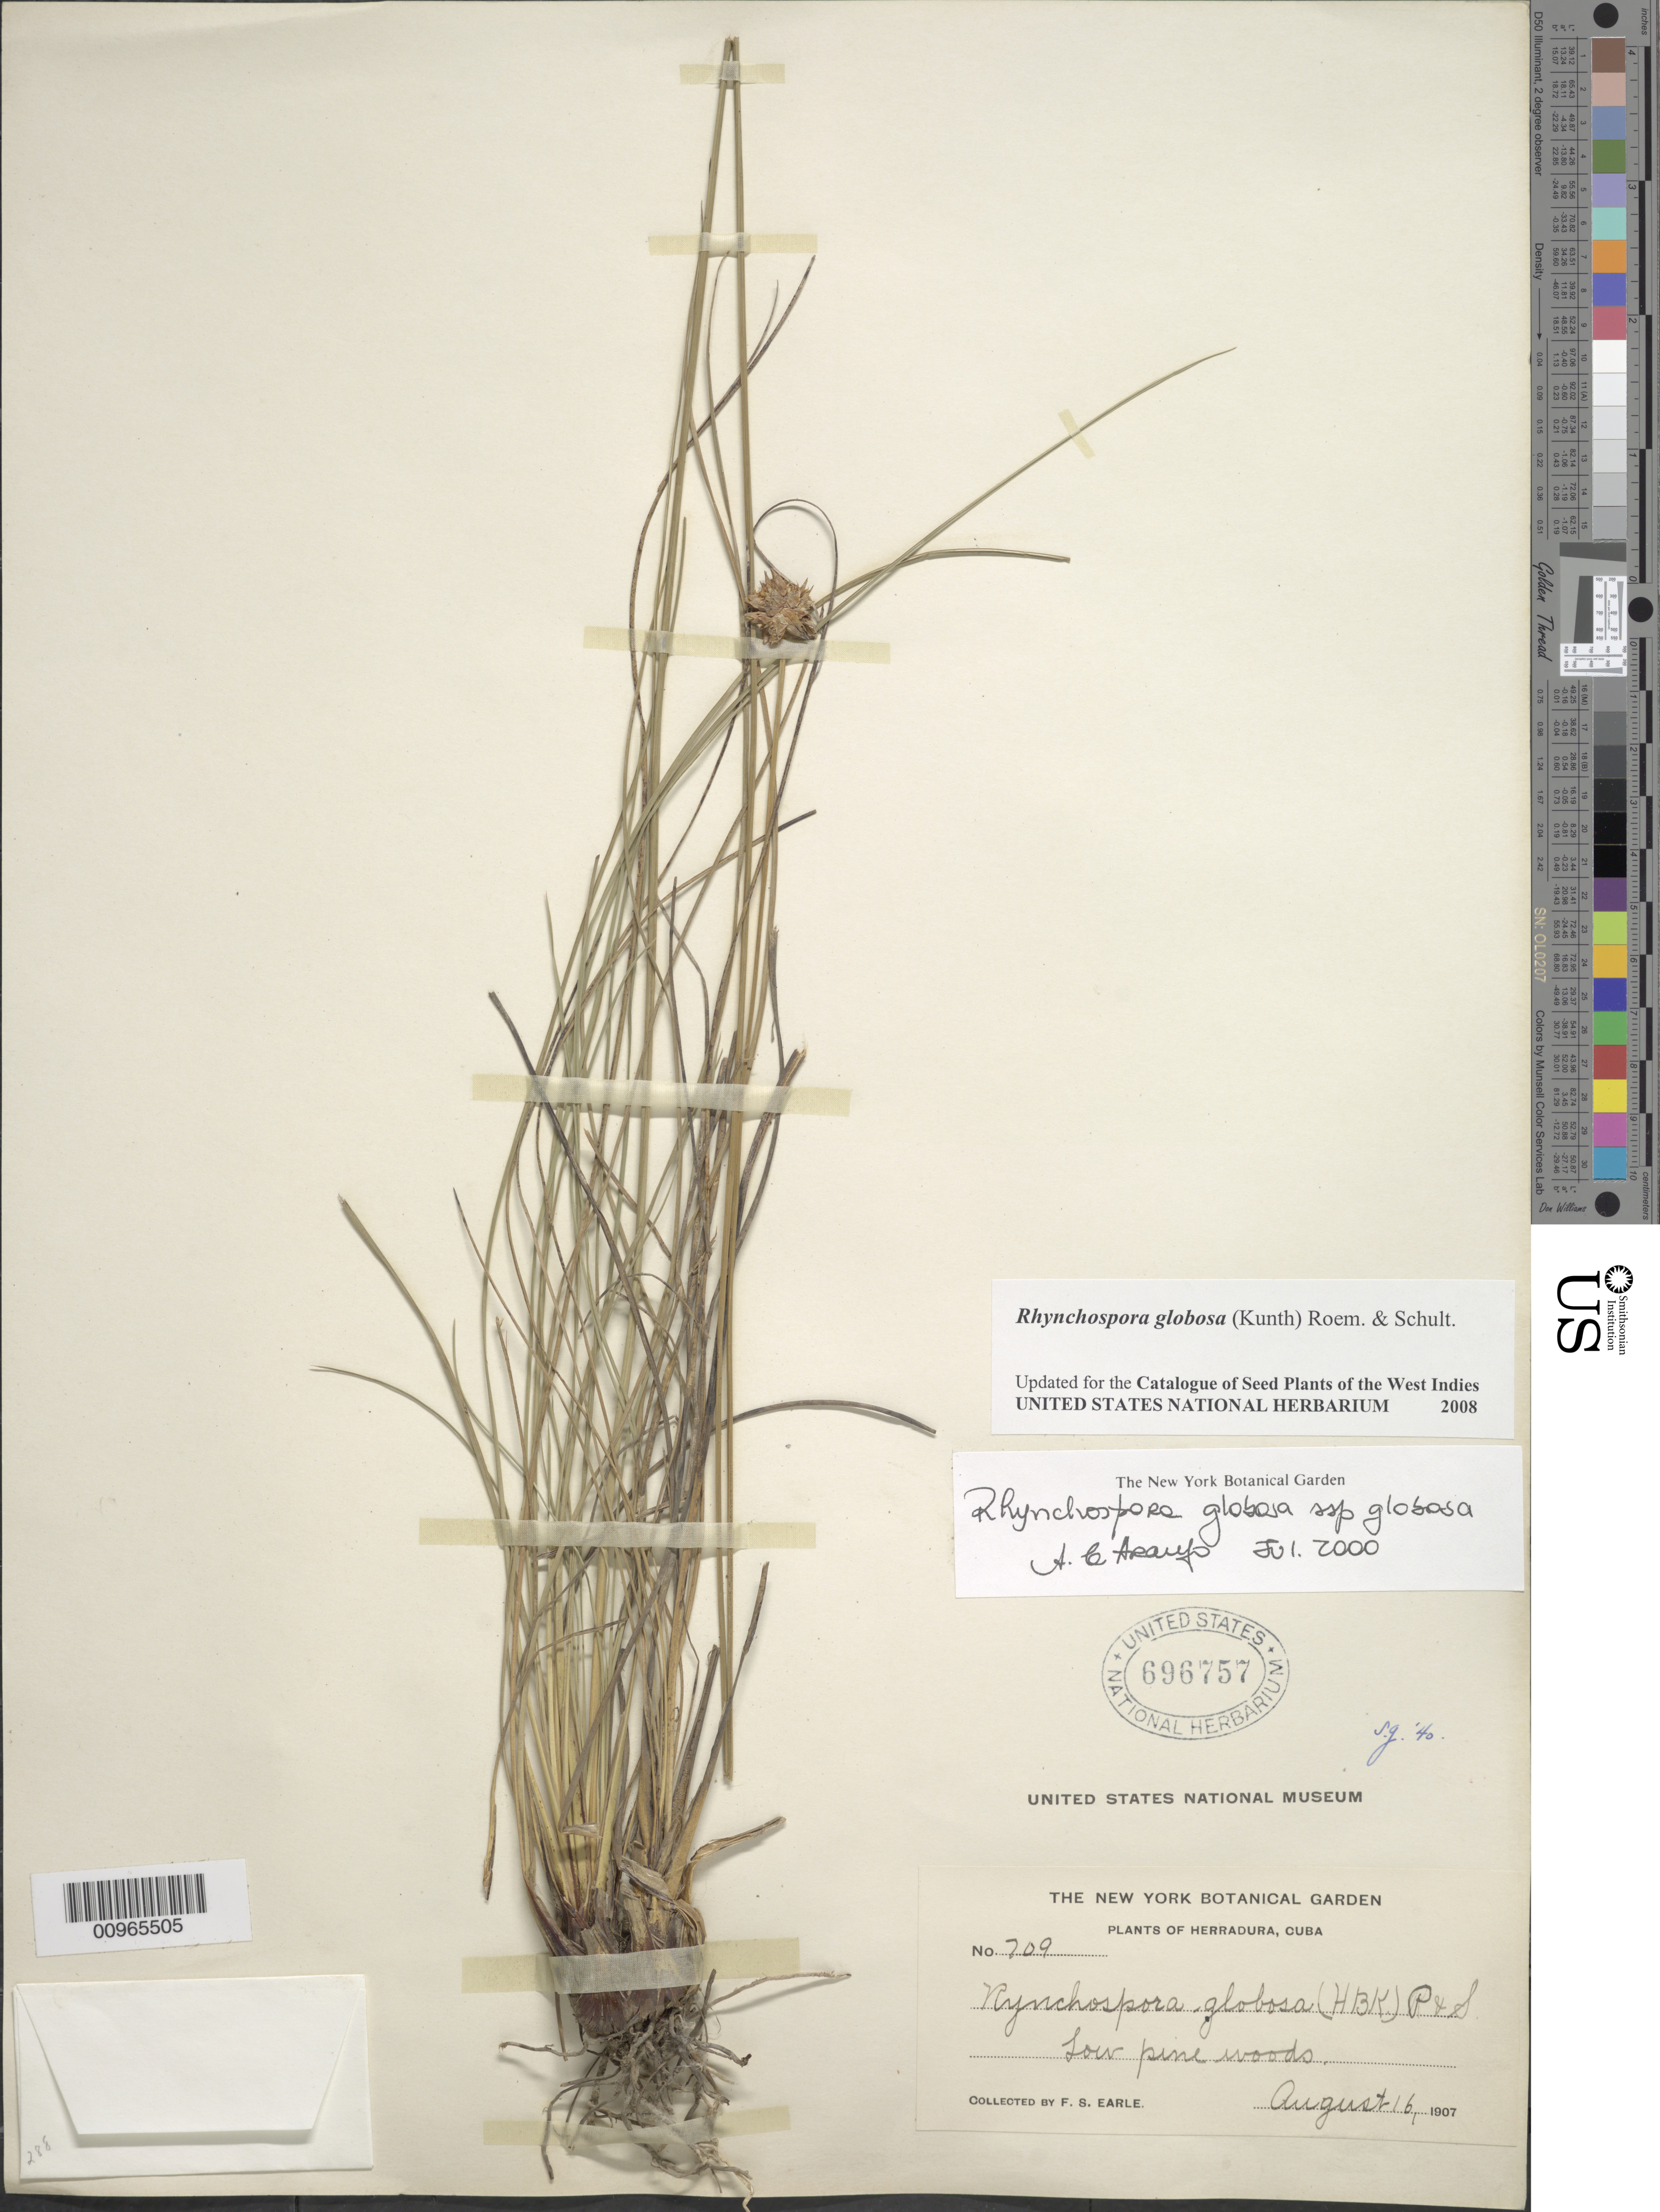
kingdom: Plantae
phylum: Tracheophyta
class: Liliopsida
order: Poales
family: Cyperaceae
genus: Rhynchospora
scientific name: Rhynchospora globosa var. globosa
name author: (Kunth) Roem. & Schult.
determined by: Strong, M. T., (US), Smithsonian Institution - National Museum of Natural History (UNITED STATES)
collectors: F. S. Earle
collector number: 709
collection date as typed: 16 Aug 1907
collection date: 1907-08-16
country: Cuba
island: Cuba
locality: Herradura, low pine woods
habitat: Low pine woods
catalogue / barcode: US 696757